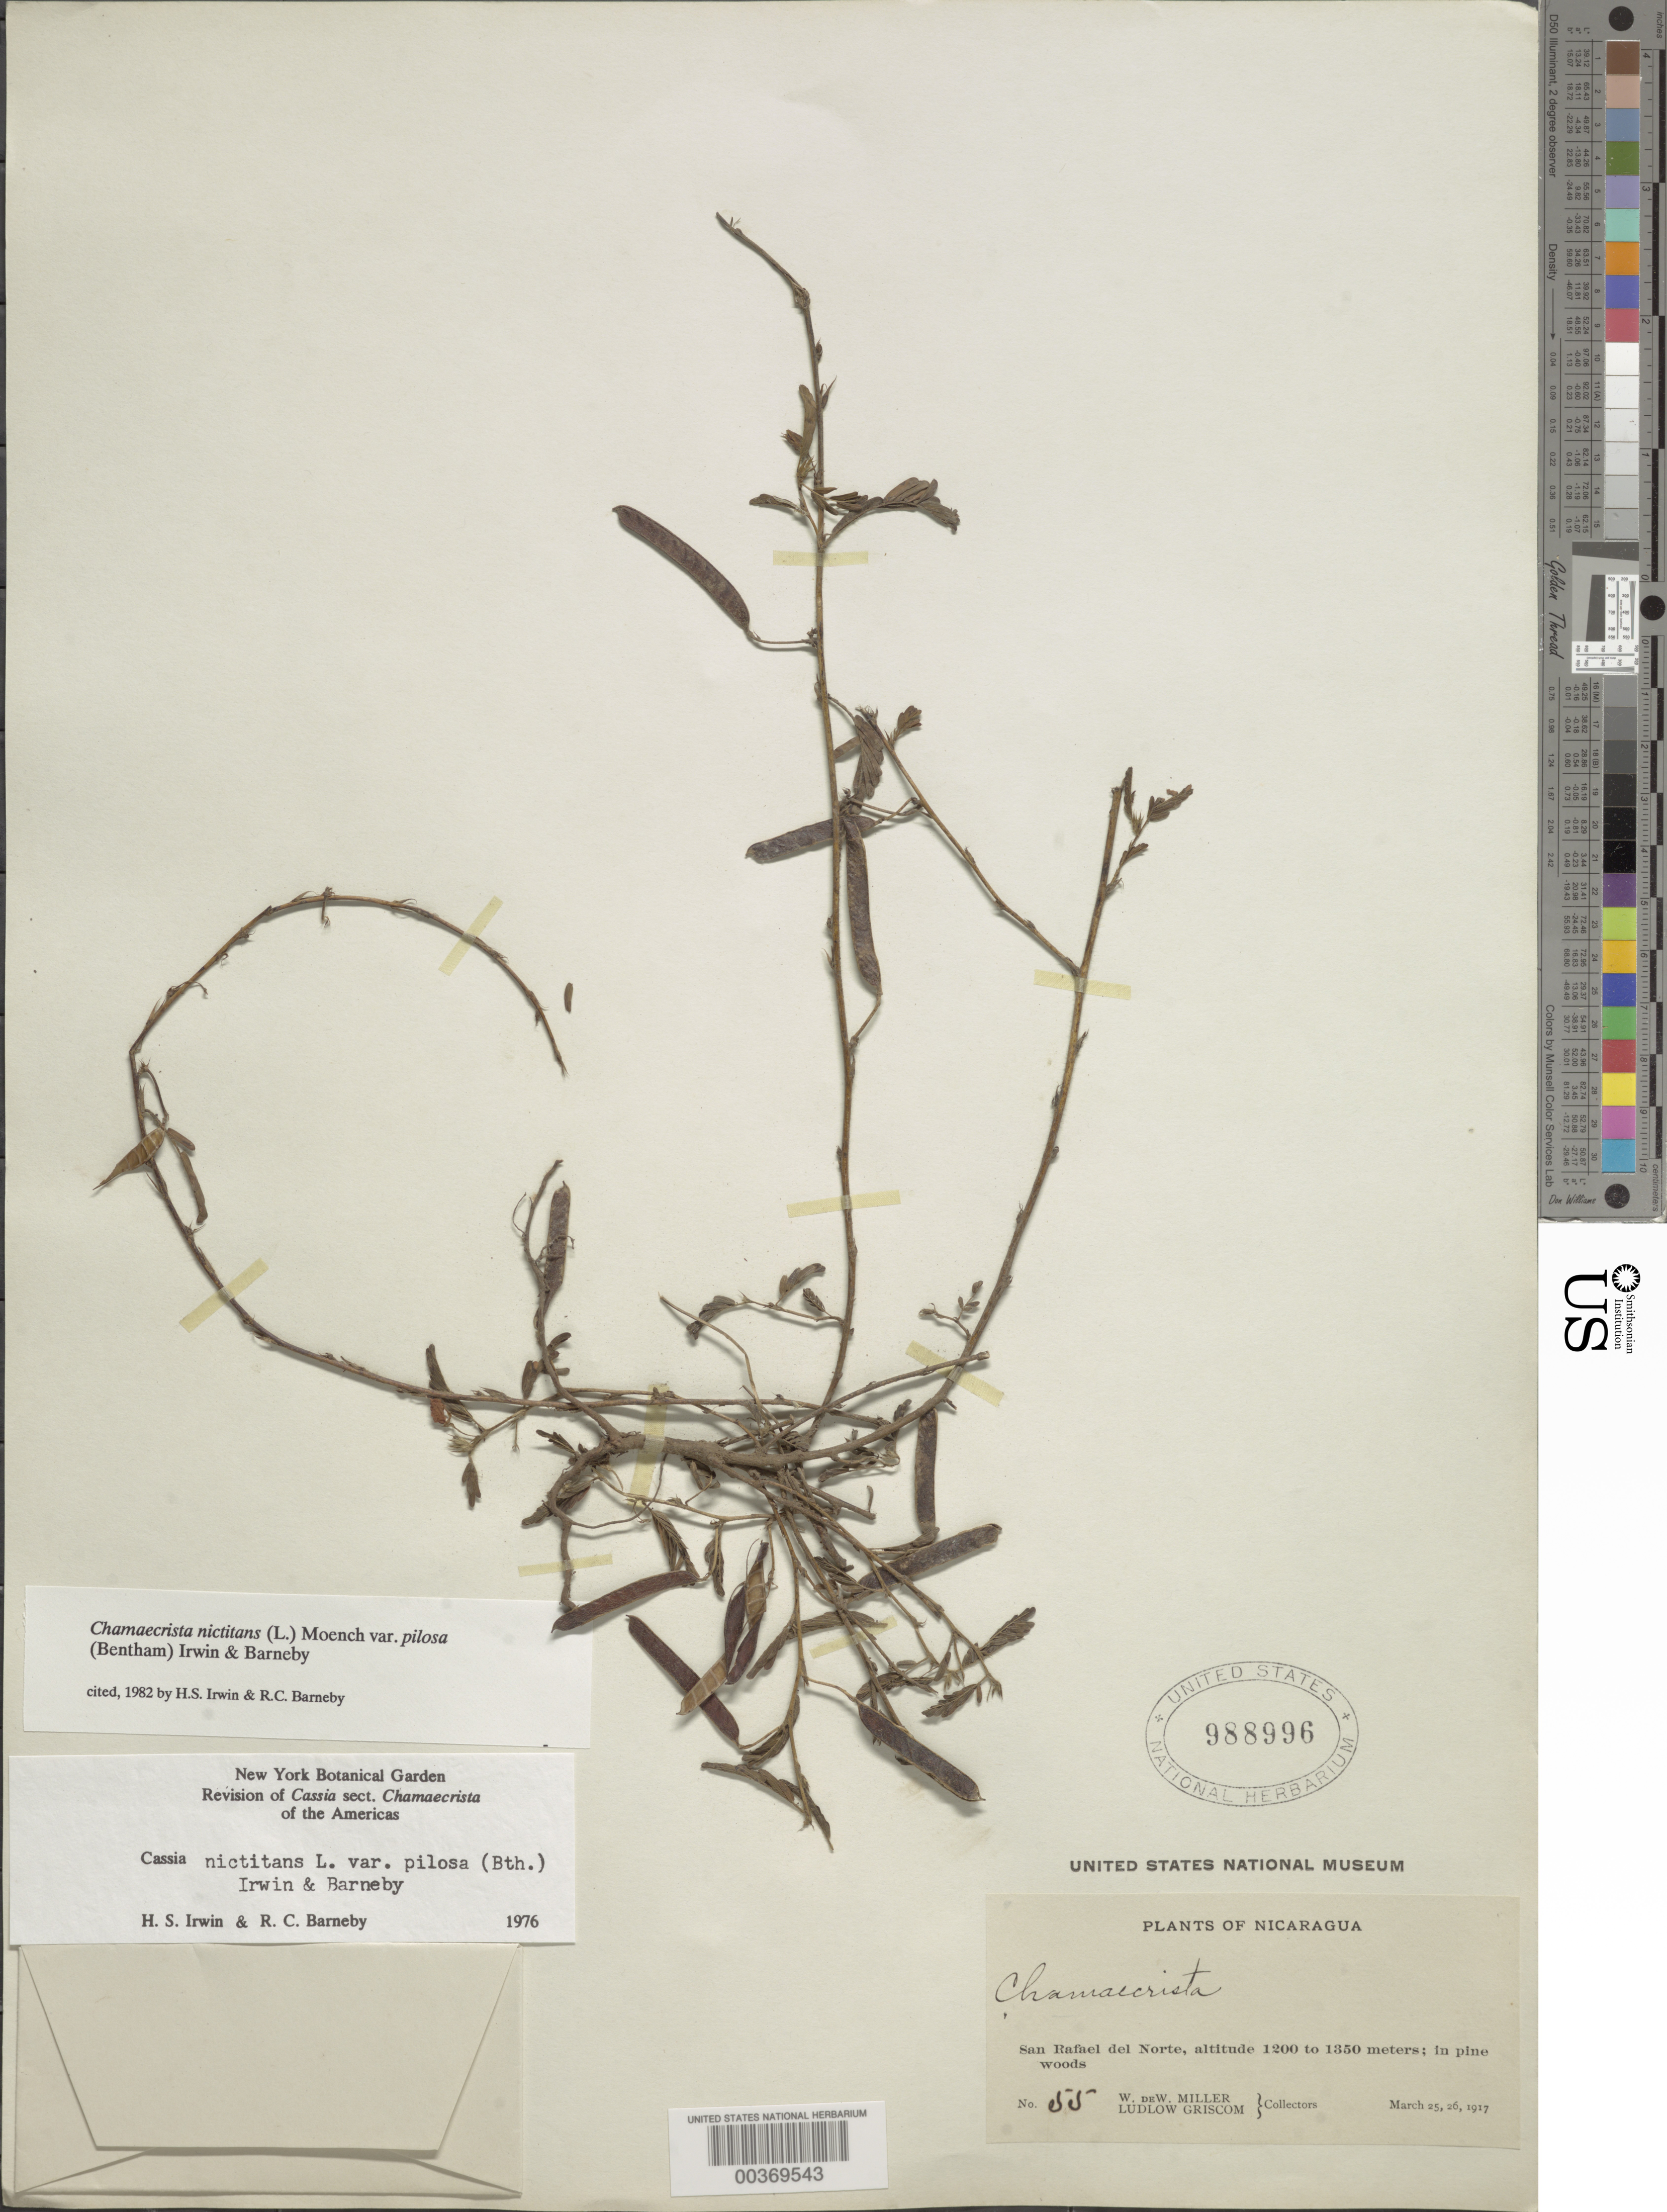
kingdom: Plantae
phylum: Tracheophyta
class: Magnoliopsida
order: Fabales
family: Fabaceae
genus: Chamaecrista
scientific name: Chamaecrista nictitans var. pilosa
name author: (Benth.) H.S. Irwin & Barneby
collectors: W. W. Miller & L. Grisom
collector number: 55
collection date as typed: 25 Mar 1917 and 26 Mar 1917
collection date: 1917-03-25,1917-03-26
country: Nicaragua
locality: San rafael del norte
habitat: Pine woods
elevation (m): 1200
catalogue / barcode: US 988996